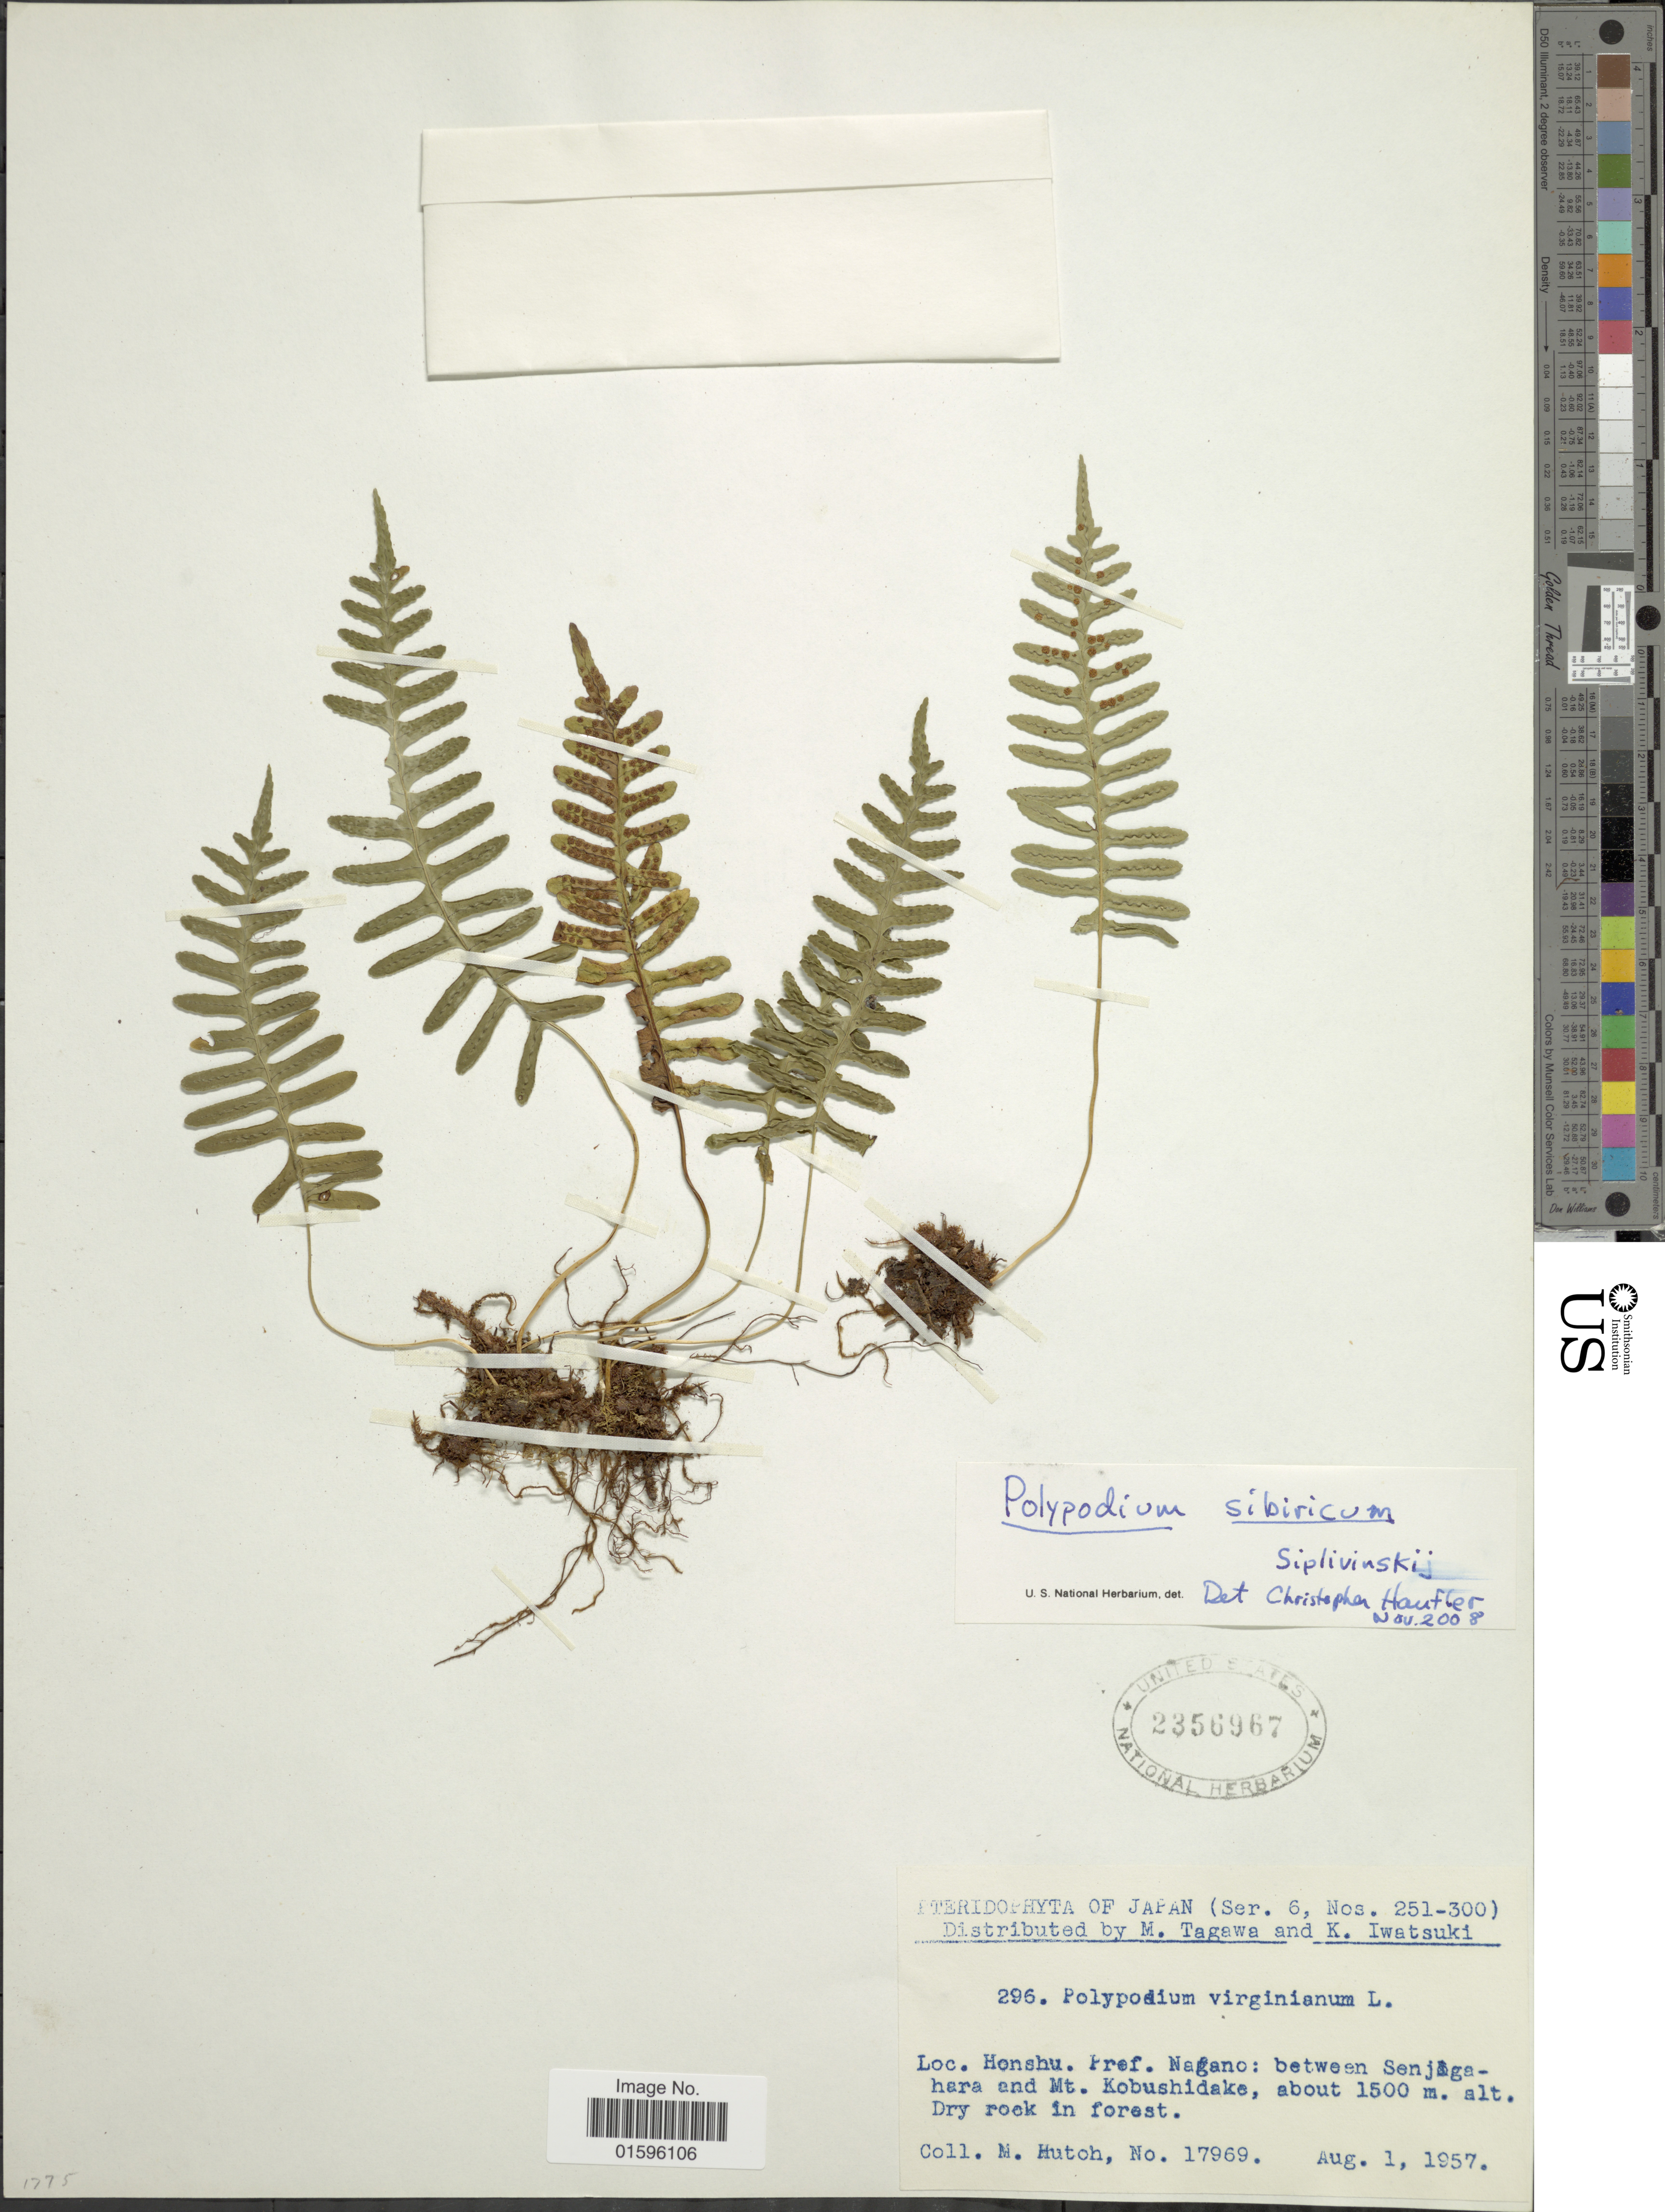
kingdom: Plantae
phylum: Tracheophyta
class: Polypodiopsida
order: Polypodiales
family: Polypodiaceae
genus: Polypodium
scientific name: Polypodium sibiricum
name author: Sipliv.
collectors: M. Hutoh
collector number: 17969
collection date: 1957-08-01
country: Japan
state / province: Nagano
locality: Honshu. Pref. Nagano: between Senjōgahara and Mt. Kobushidake.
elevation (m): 1500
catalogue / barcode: US 2356967